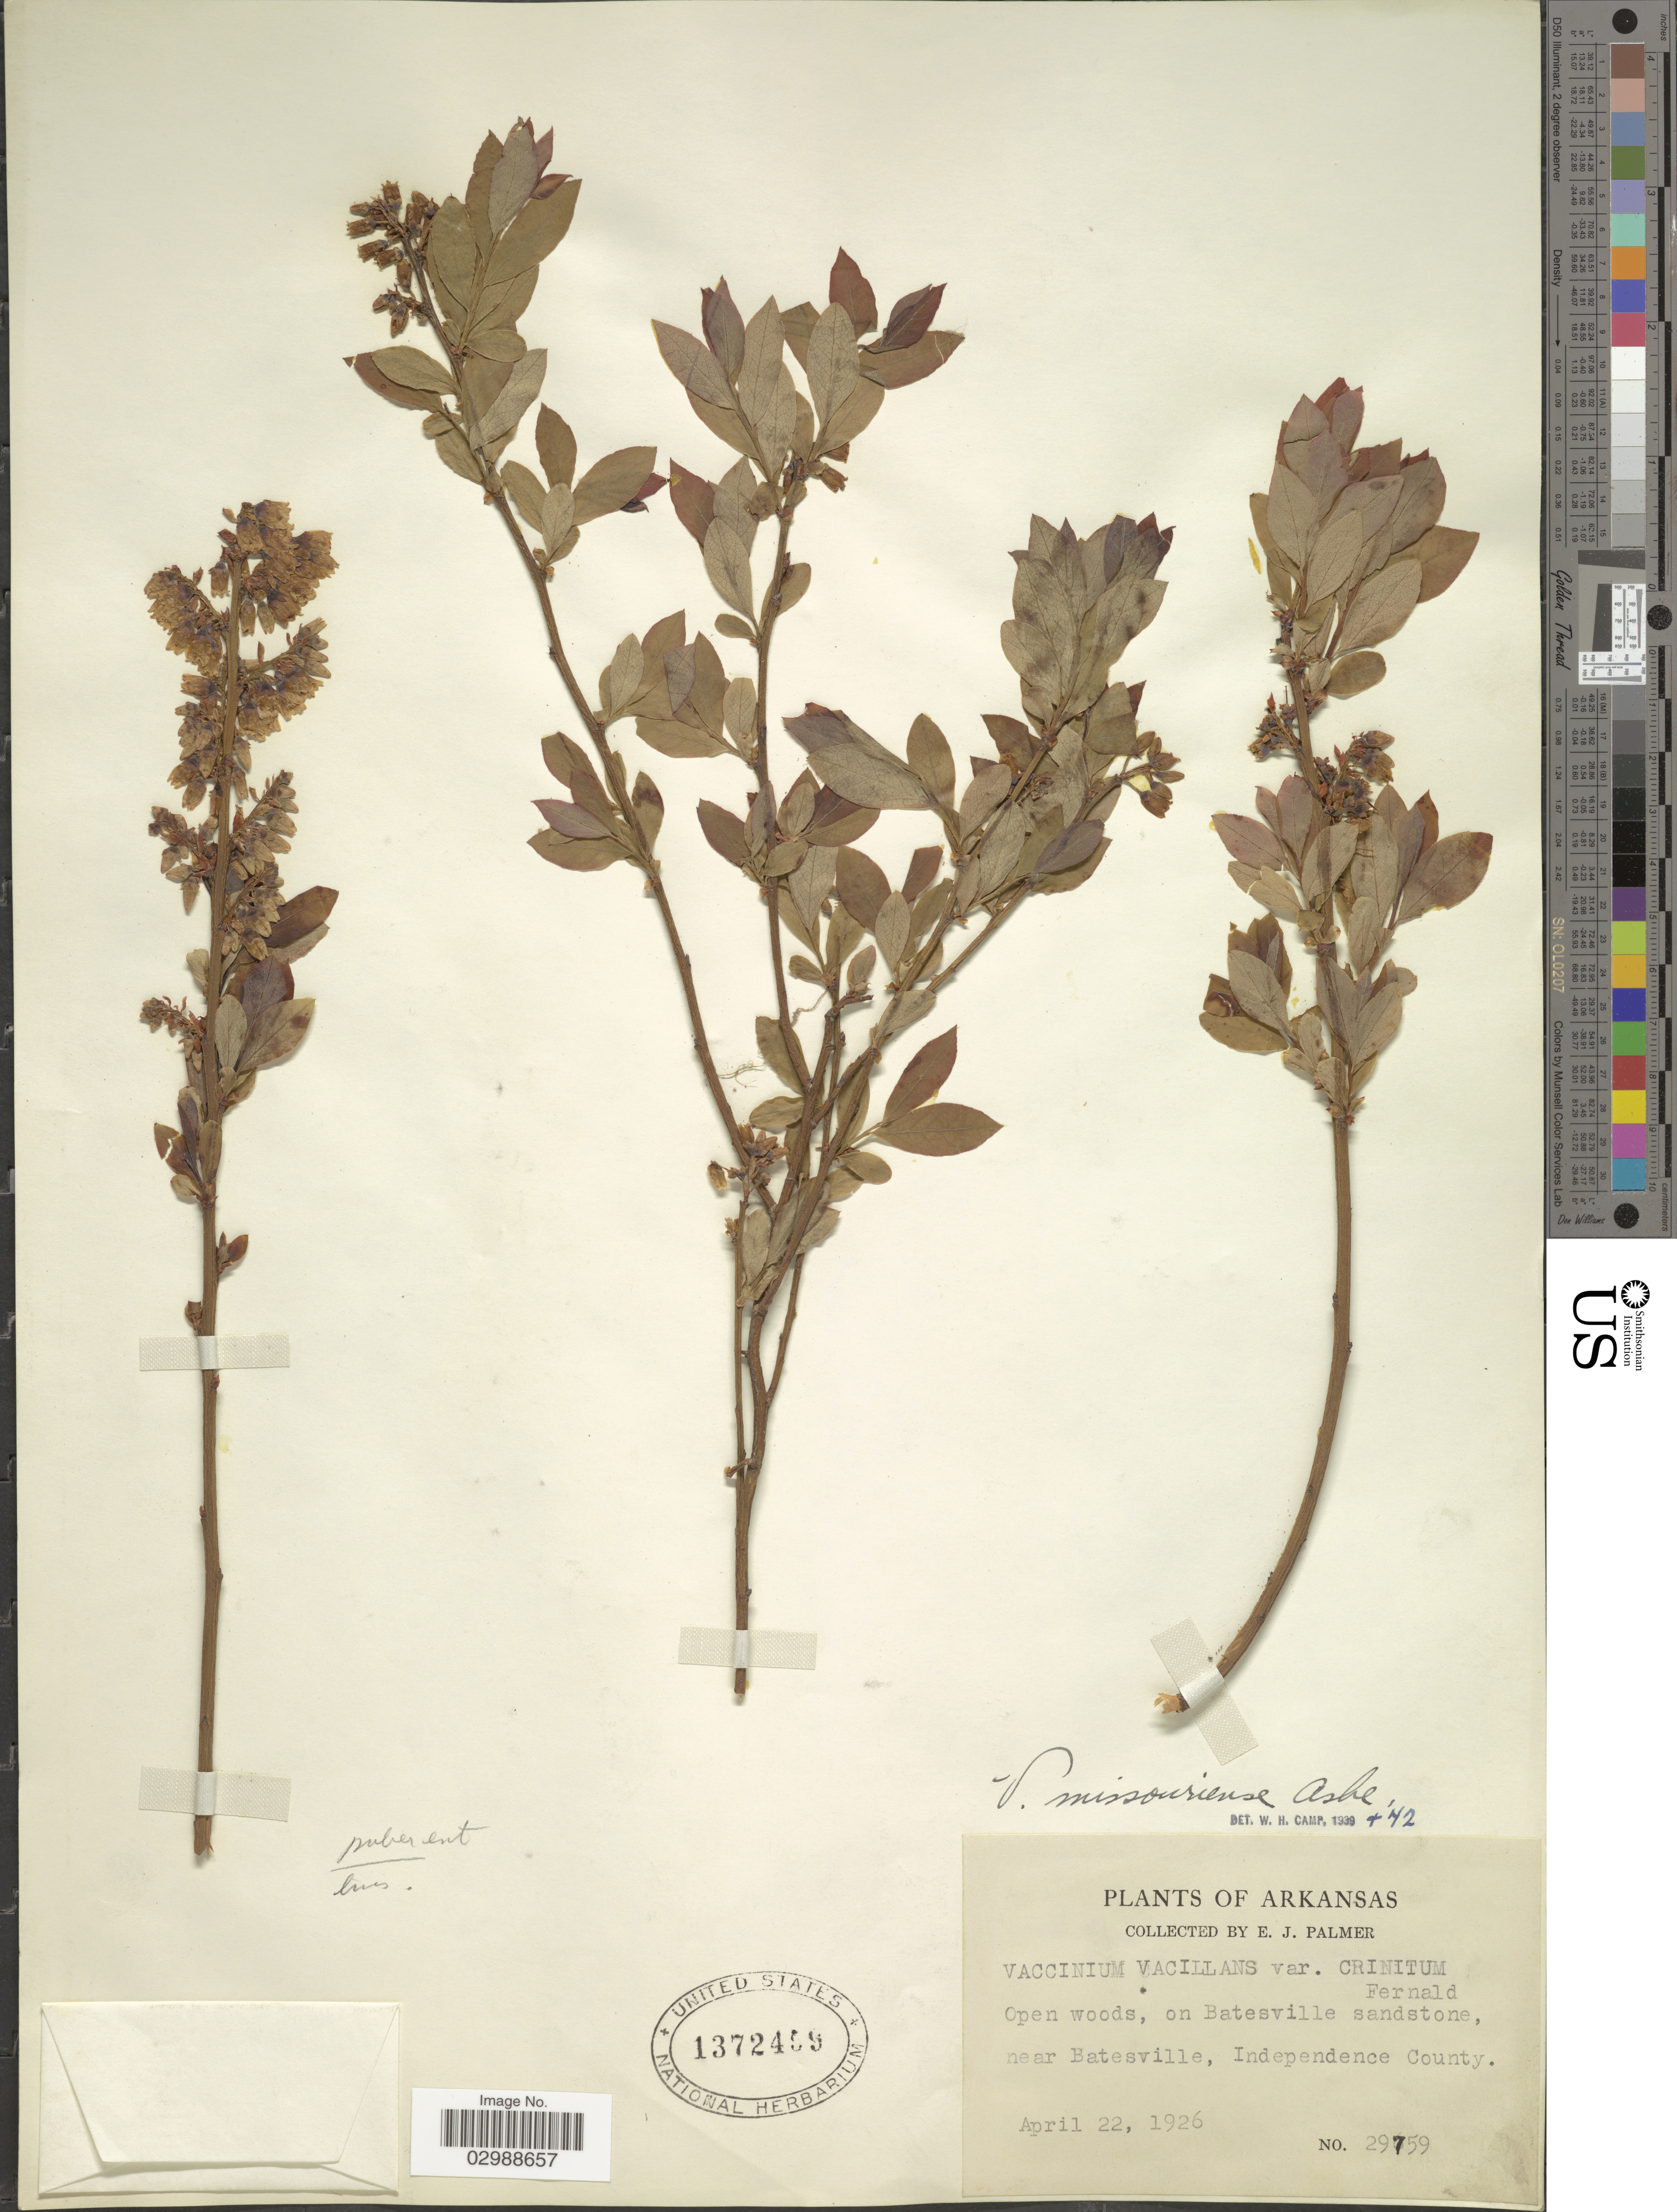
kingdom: Plantae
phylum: Tracheophyta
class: Magnoliopsida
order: Ericales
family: Ericaceae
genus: Vaccinium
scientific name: Vaccinium missouriense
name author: (Ashe) Ashe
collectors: E. J. Palmer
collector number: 29759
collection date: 1926-04-22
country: United States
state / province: Arkansas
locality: On Batesville sandstone, near Batesville, Independence County.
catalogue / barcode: US 1372499